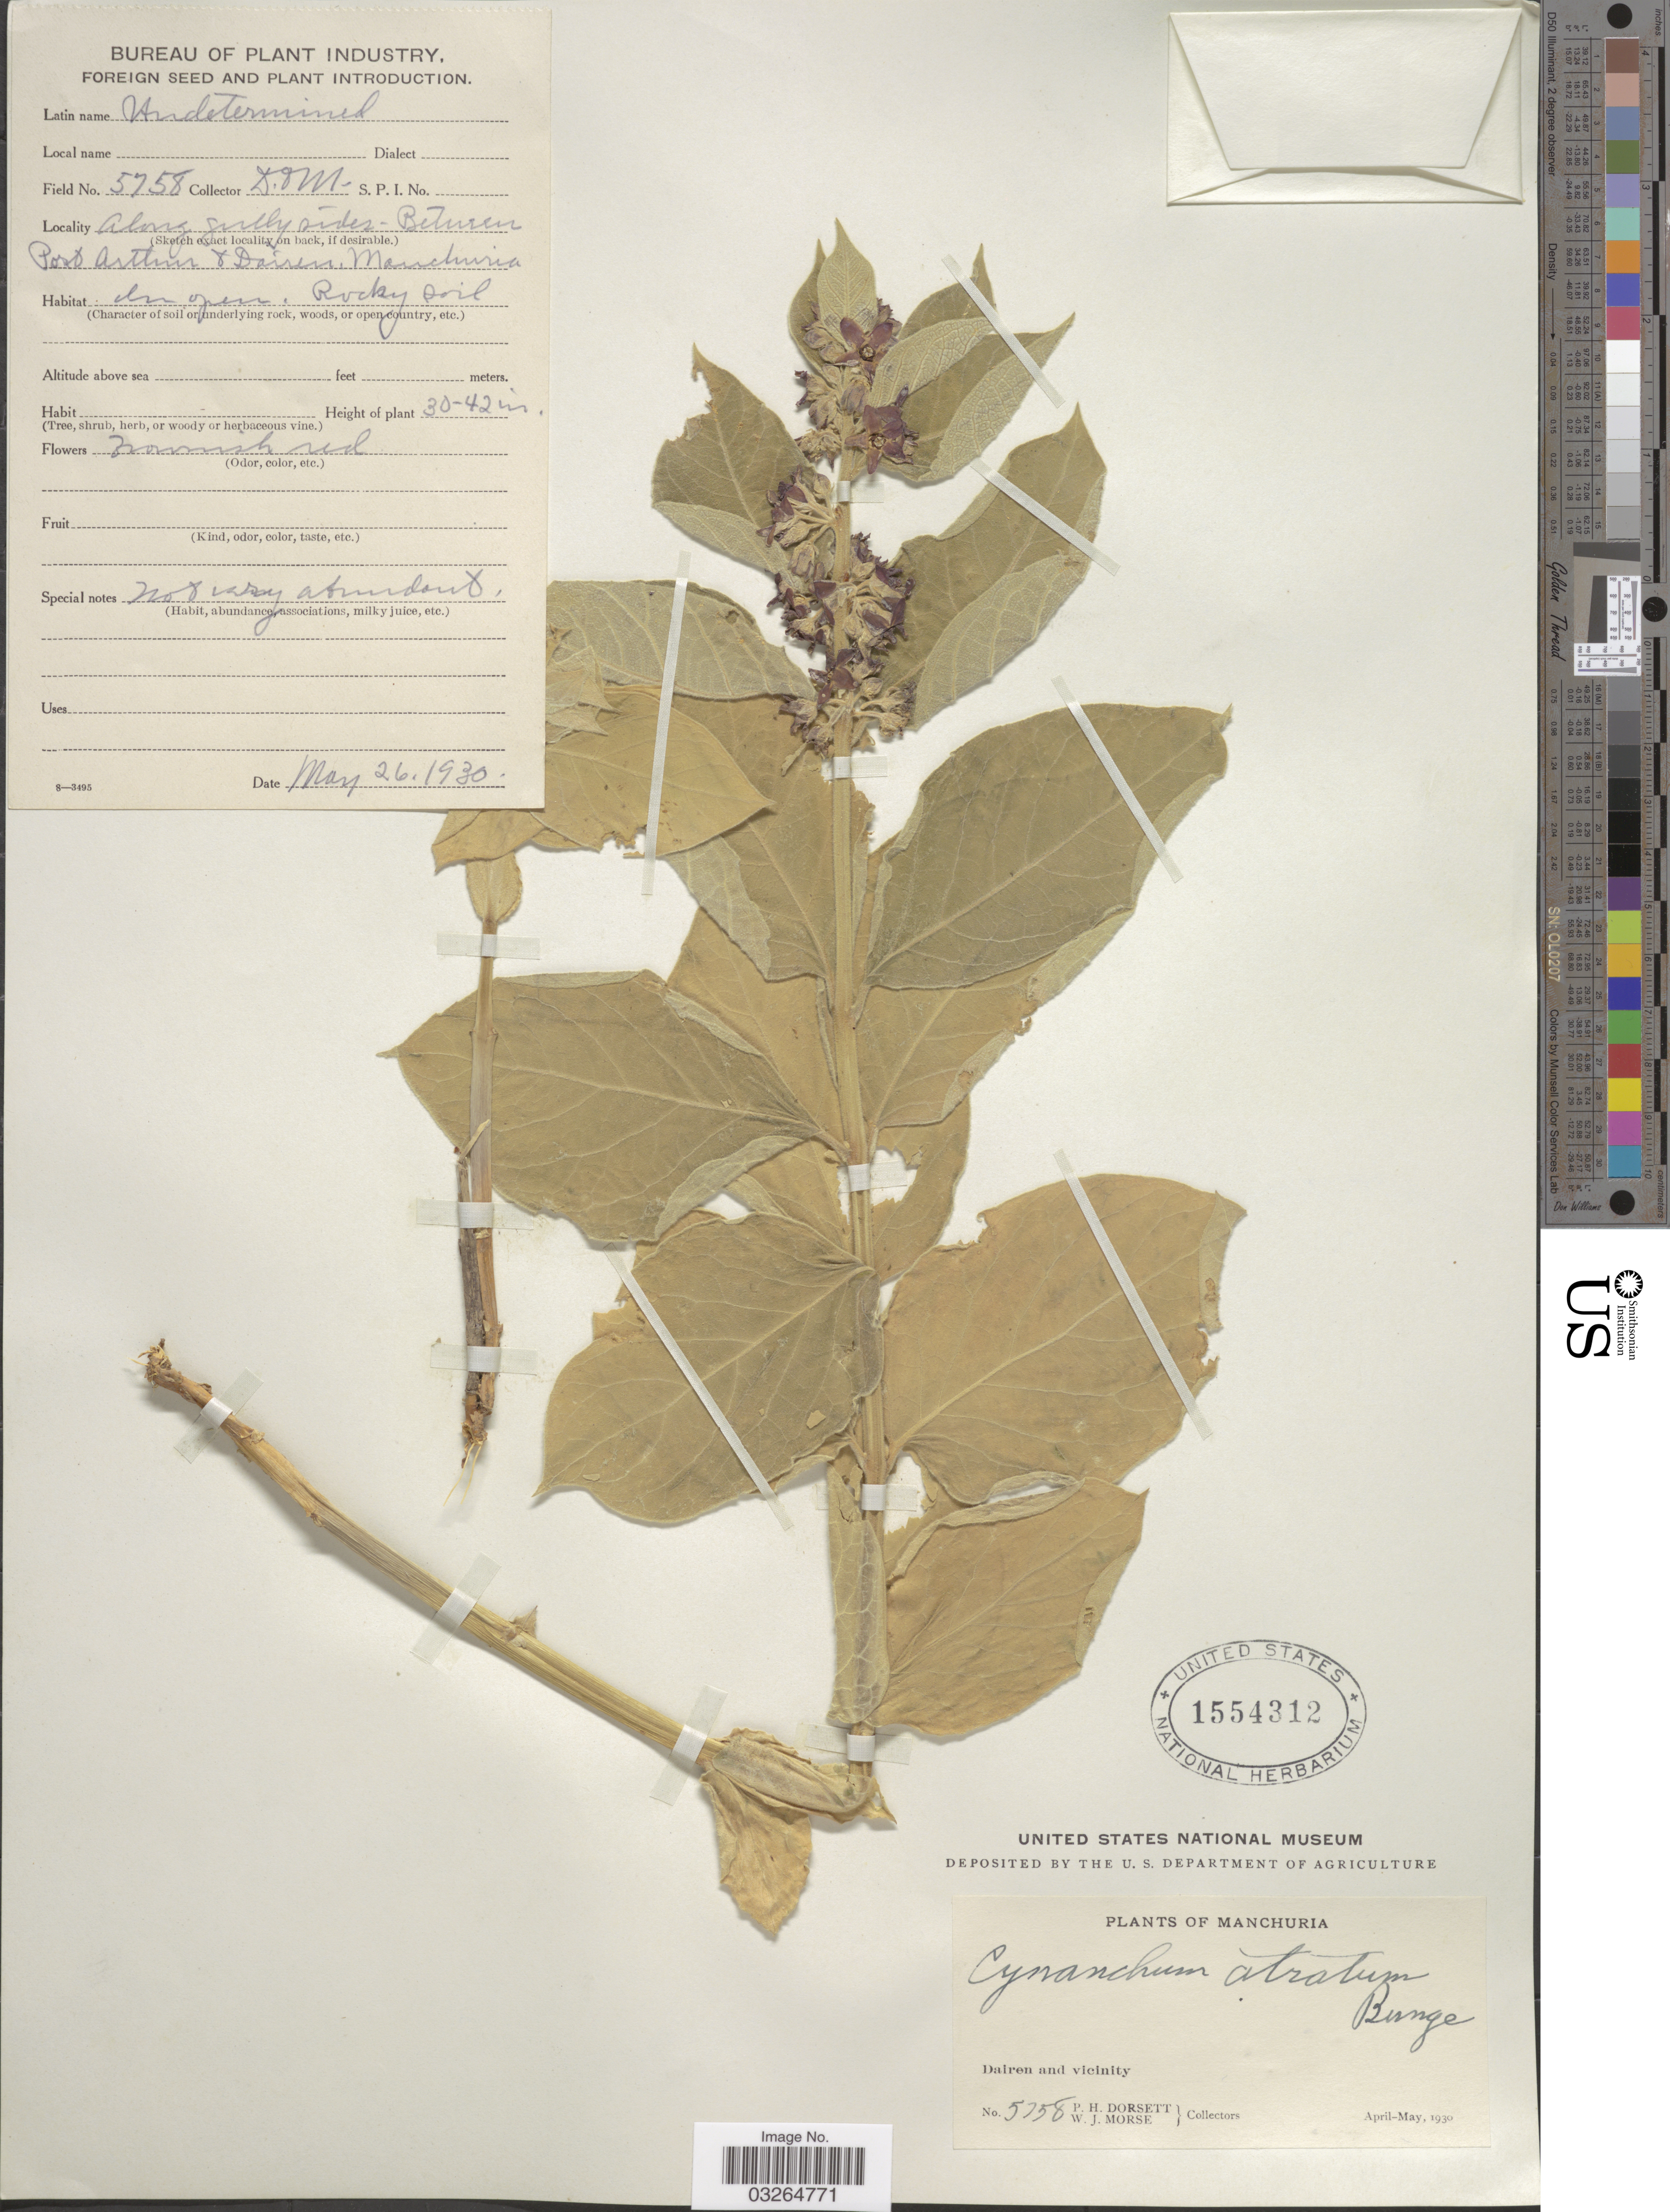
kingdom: Plantae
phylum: Tracheophyta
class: Magnoliopsida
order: Gentianales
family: Apocynaceae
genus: Cynanchum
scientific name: Cynanchum atratum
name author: Bunge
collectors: P. H. Dorsett & W. J. Morse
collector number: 5758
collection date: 1930-05-26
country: China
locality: Manchuria. Dairen and vicinity. Along gully sides - Between Port Arthur & Dairien. Manchuria.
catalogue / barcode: US 1554312